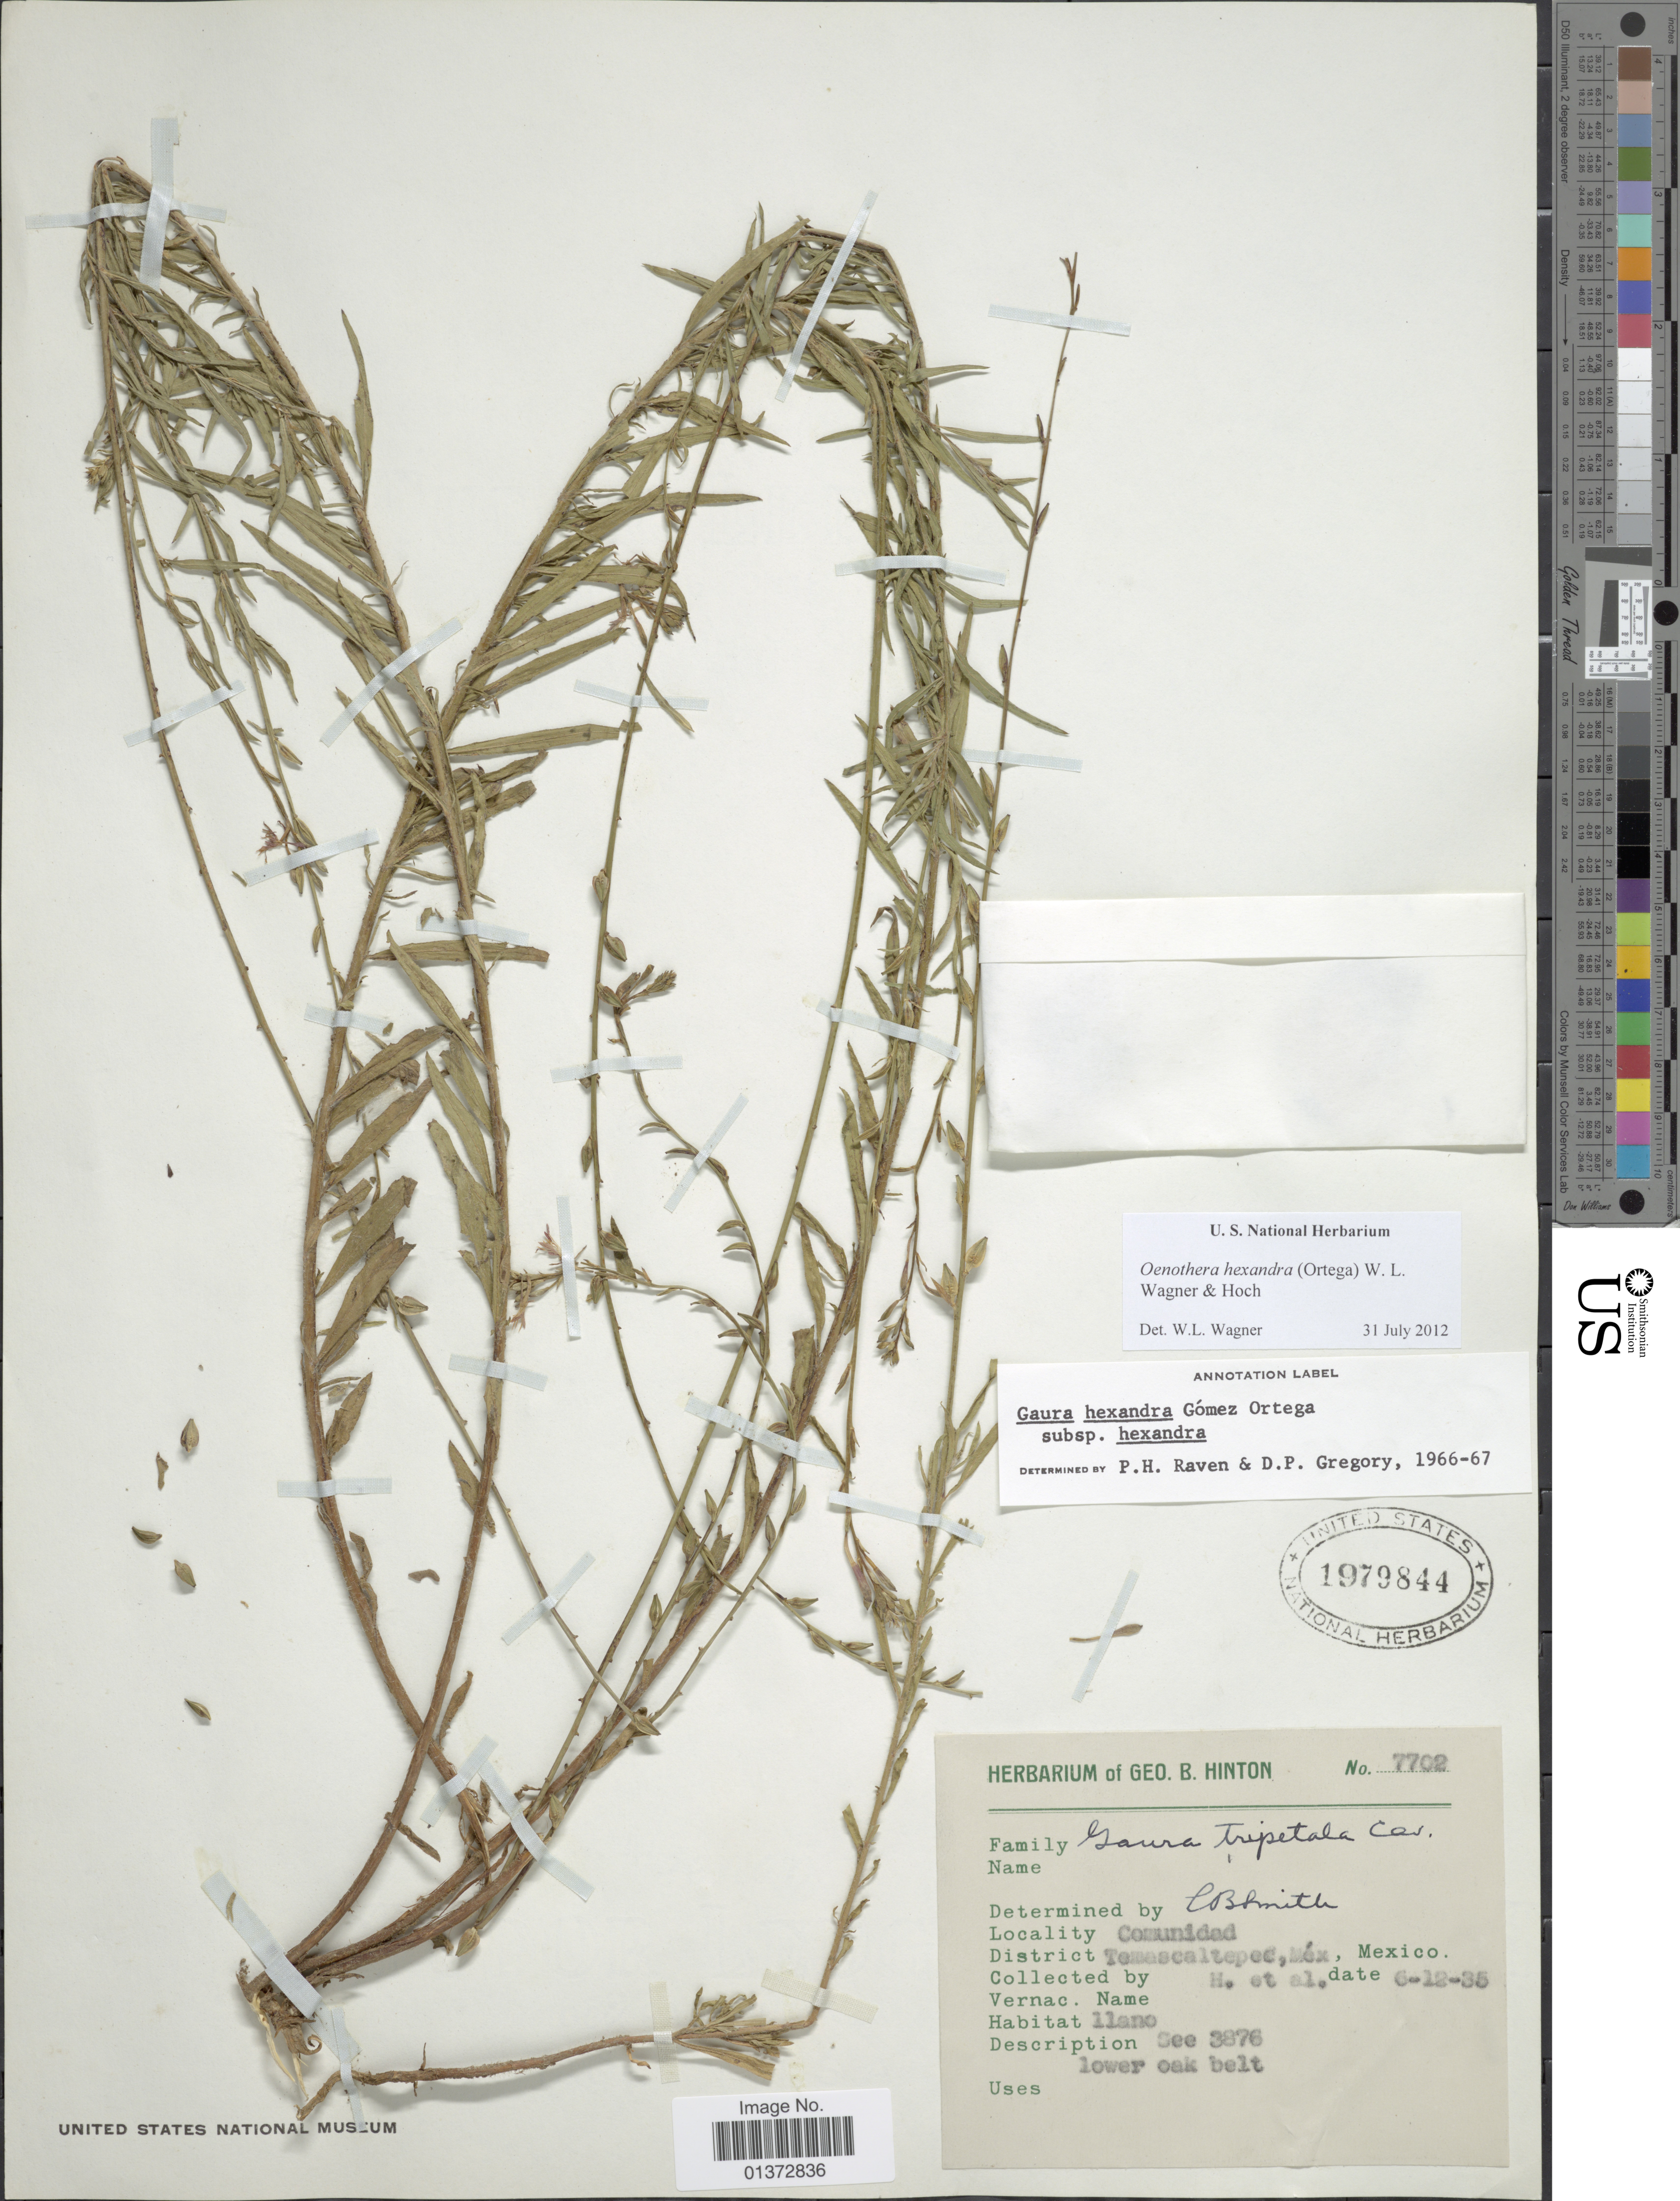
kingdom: Plantae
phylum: Tracheophyta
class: Magnoliopsida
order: Myrtales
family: Onagraceae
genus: Oenothera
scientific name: Oenothera hexandra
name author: (Ortega) W.L. Wagner & Hoch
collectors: G. B. Hinton & et al.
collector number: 7702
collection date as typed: Transcribed d/m/y: 12/6/35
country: Mexico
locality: Comunidad, District Temascaltepec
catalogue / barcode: US 1979844